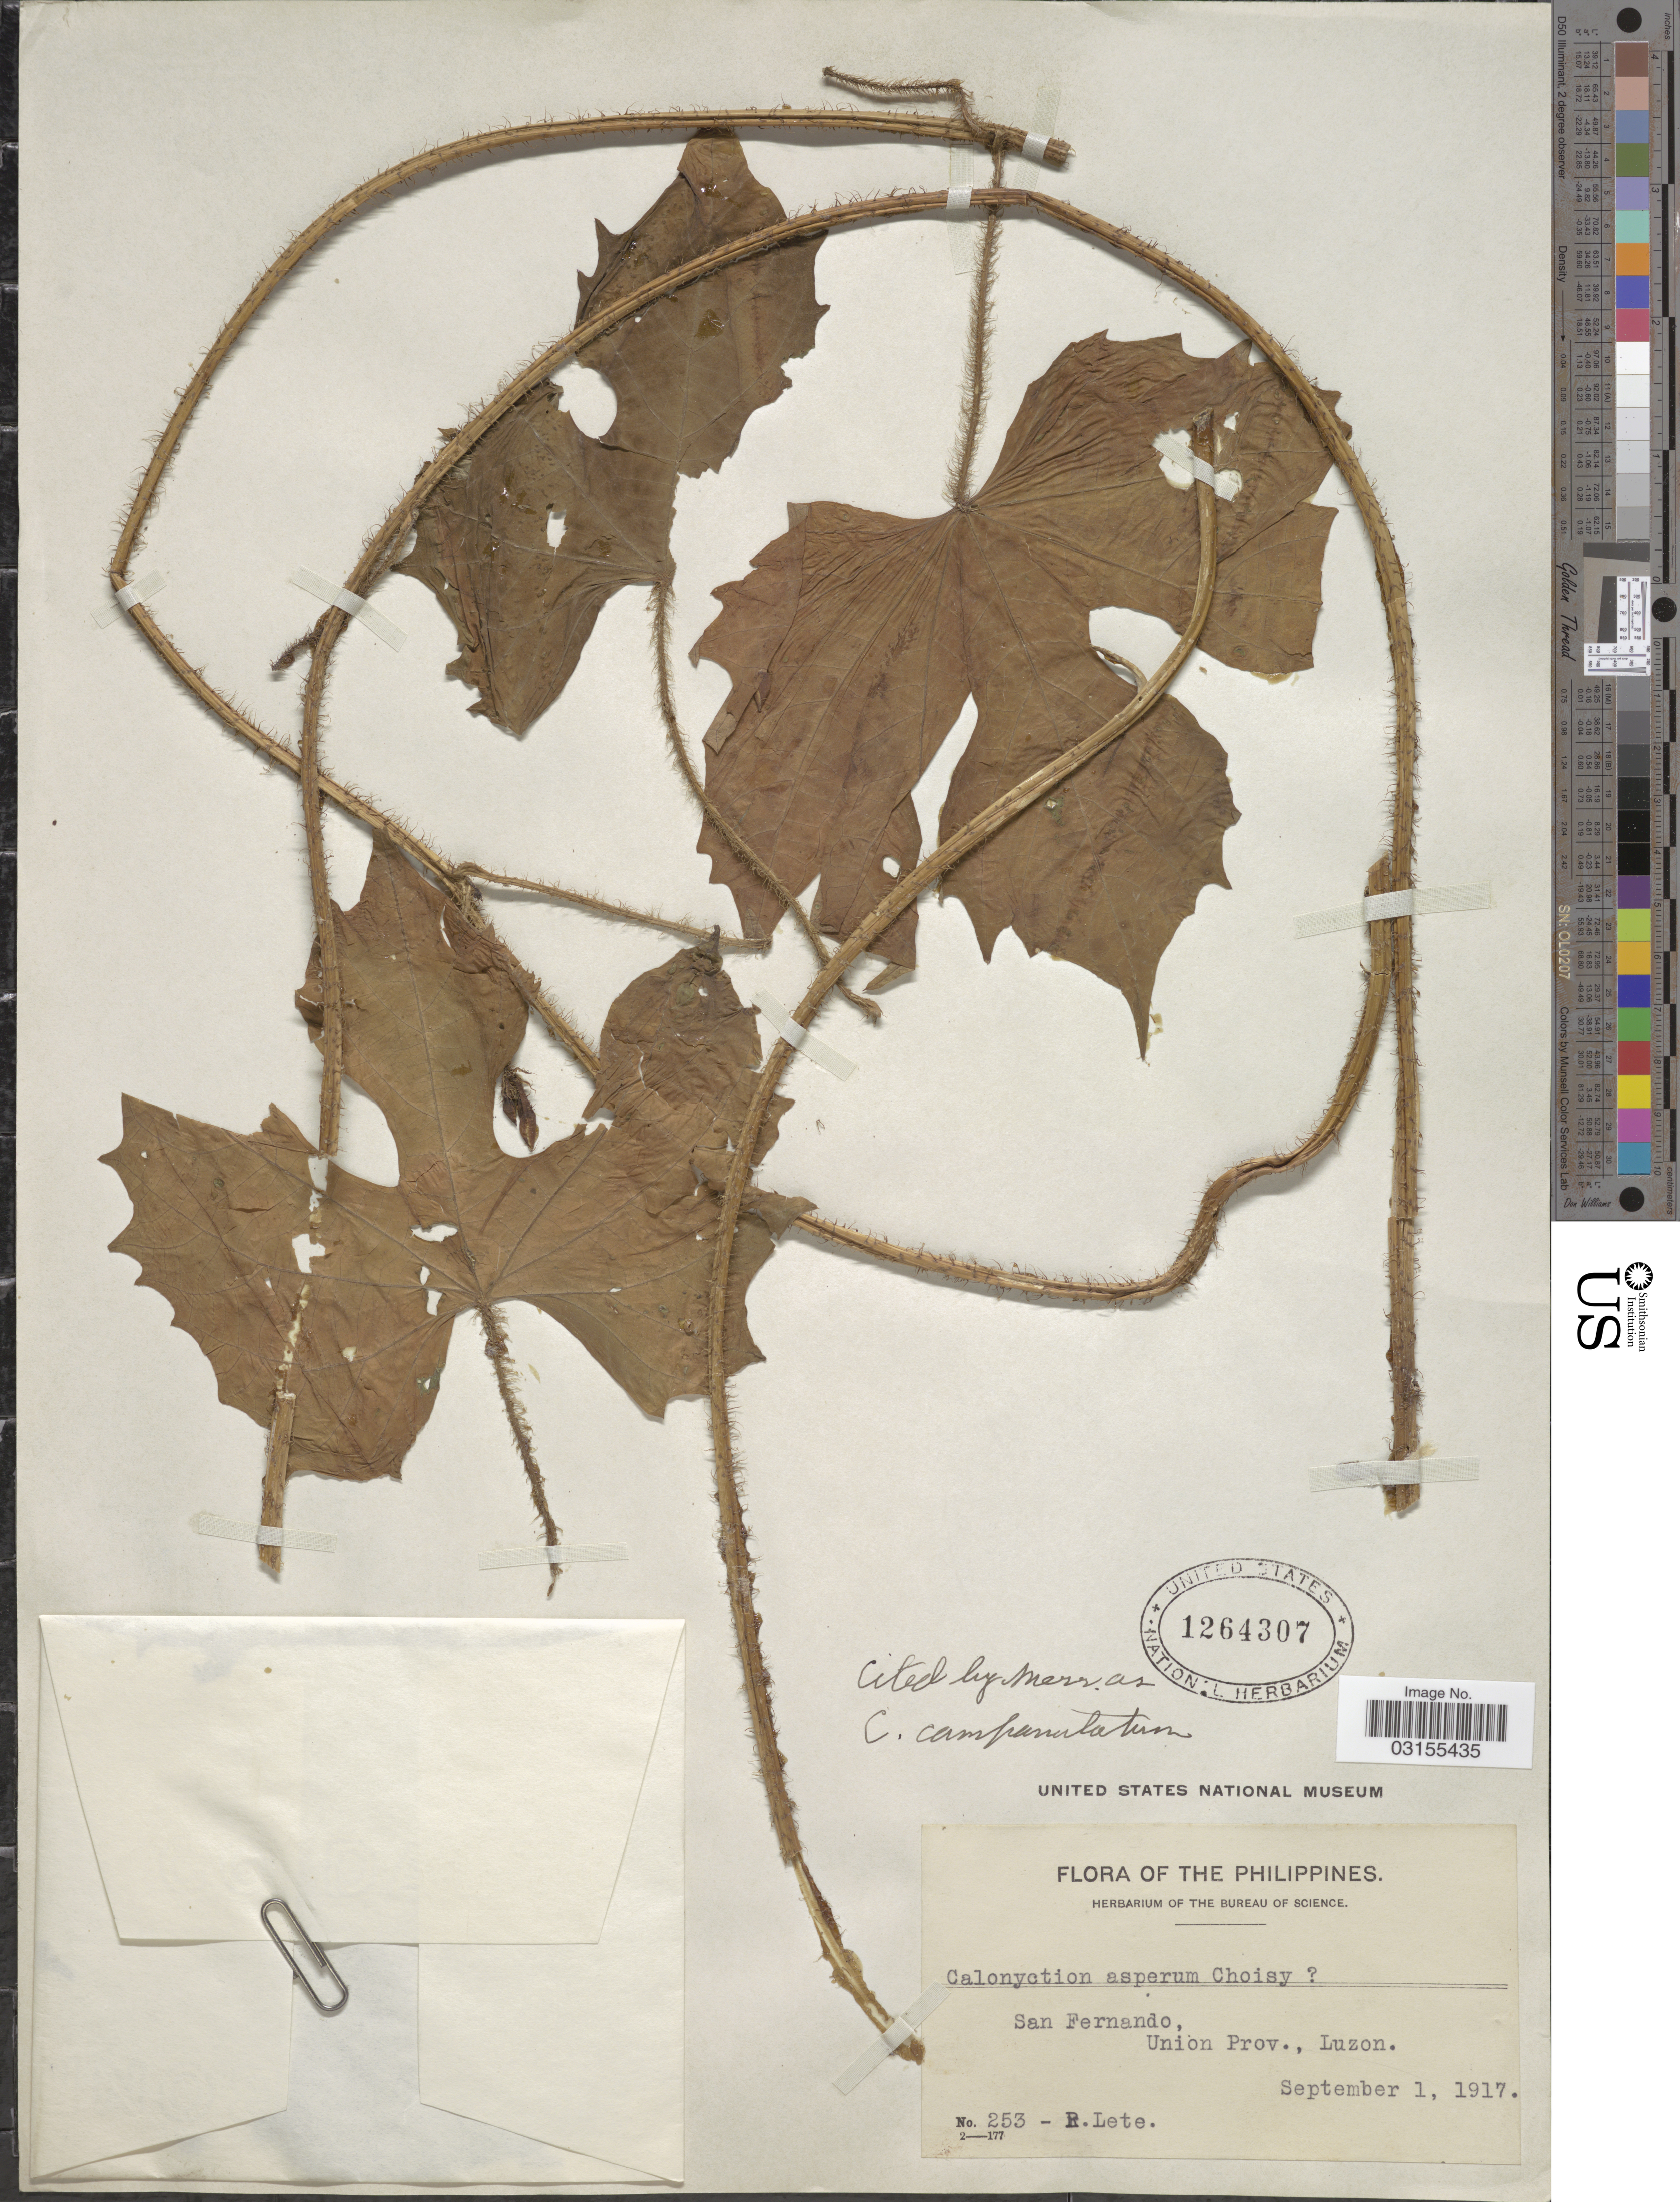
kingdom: Plantae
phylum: Tracheophyta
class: Magnoliopsida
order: Solanales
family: Convolvulaceae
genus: Ipomoea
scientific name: Ipomoea setosa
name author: Ker Gawl.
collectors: R. Lete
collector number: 253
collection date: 1917-09-01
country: Philippines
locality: San Fernando, Union Prov., Luzon.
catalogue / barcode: US 1264307